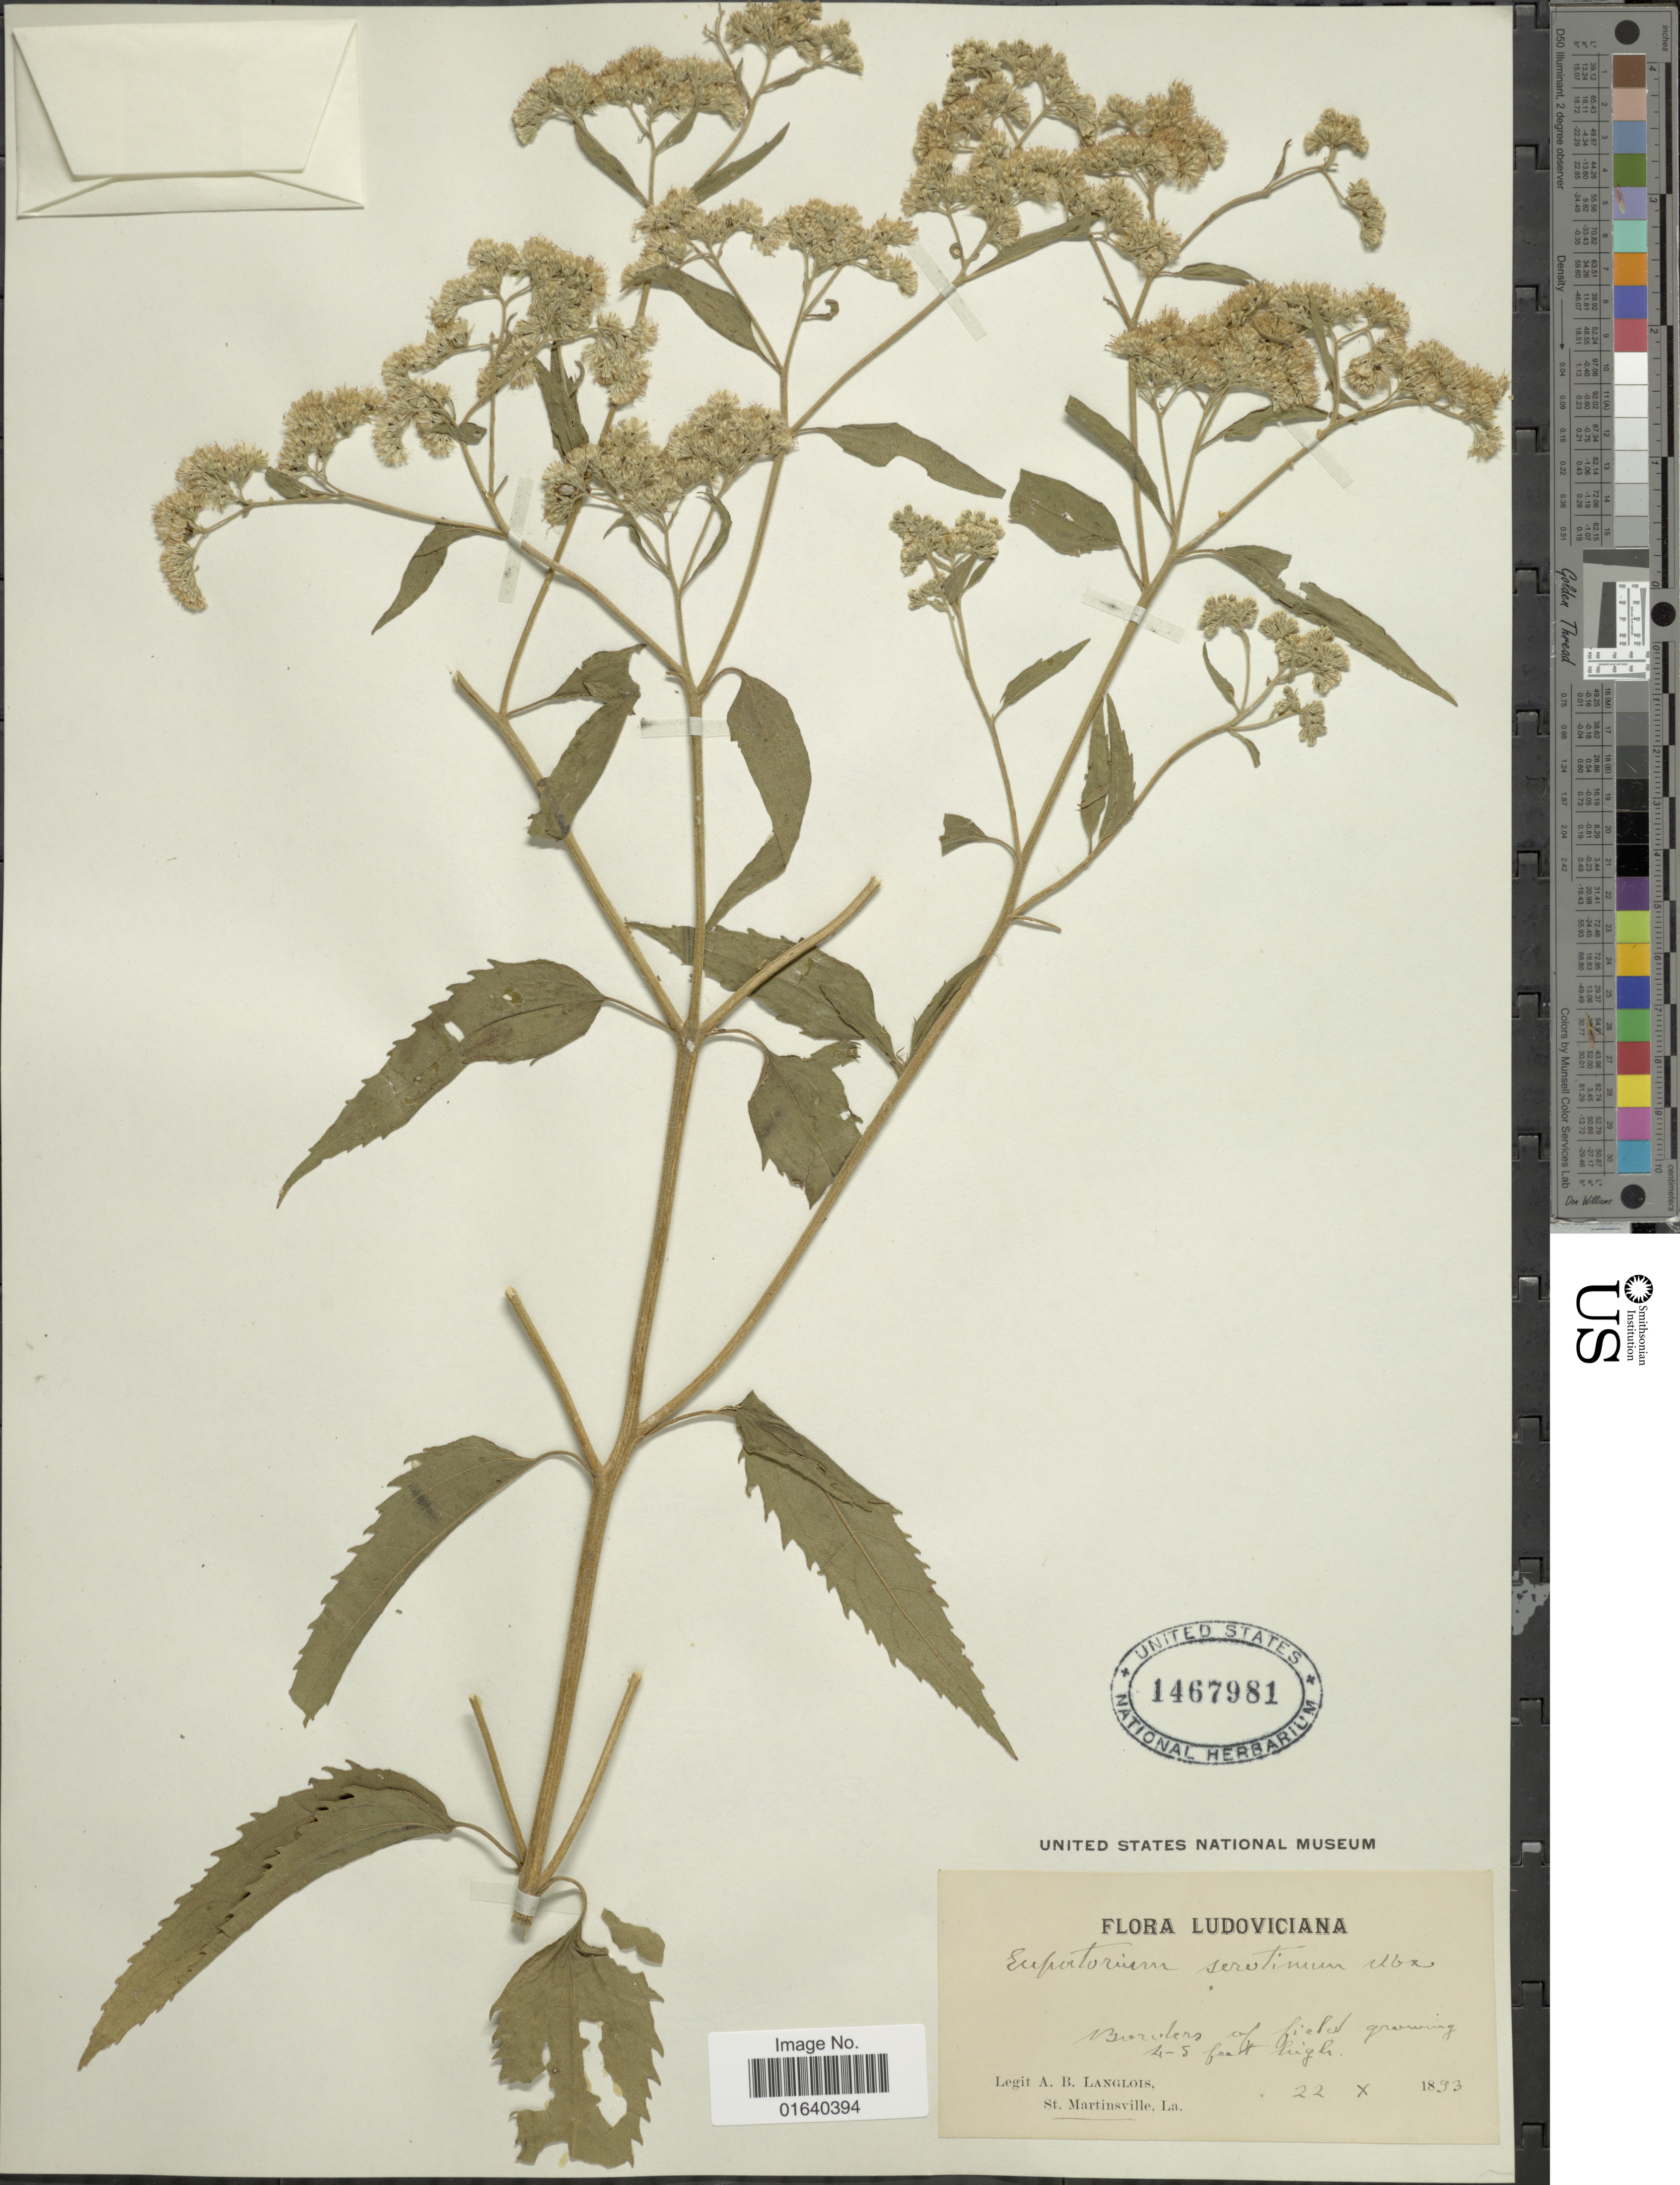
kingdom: Plantae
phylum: Tracheophyta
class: Magnoliopsida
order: Asterales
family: Asteraceae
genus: Eupatorium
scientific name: Eupatorium serotinum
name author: Michx.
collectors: A. Langlois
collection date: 1893-10-22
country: United States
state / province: Louisiana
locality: Ludoviciana, Borders of field growing 4-5 feet high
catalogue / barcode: US 1467981